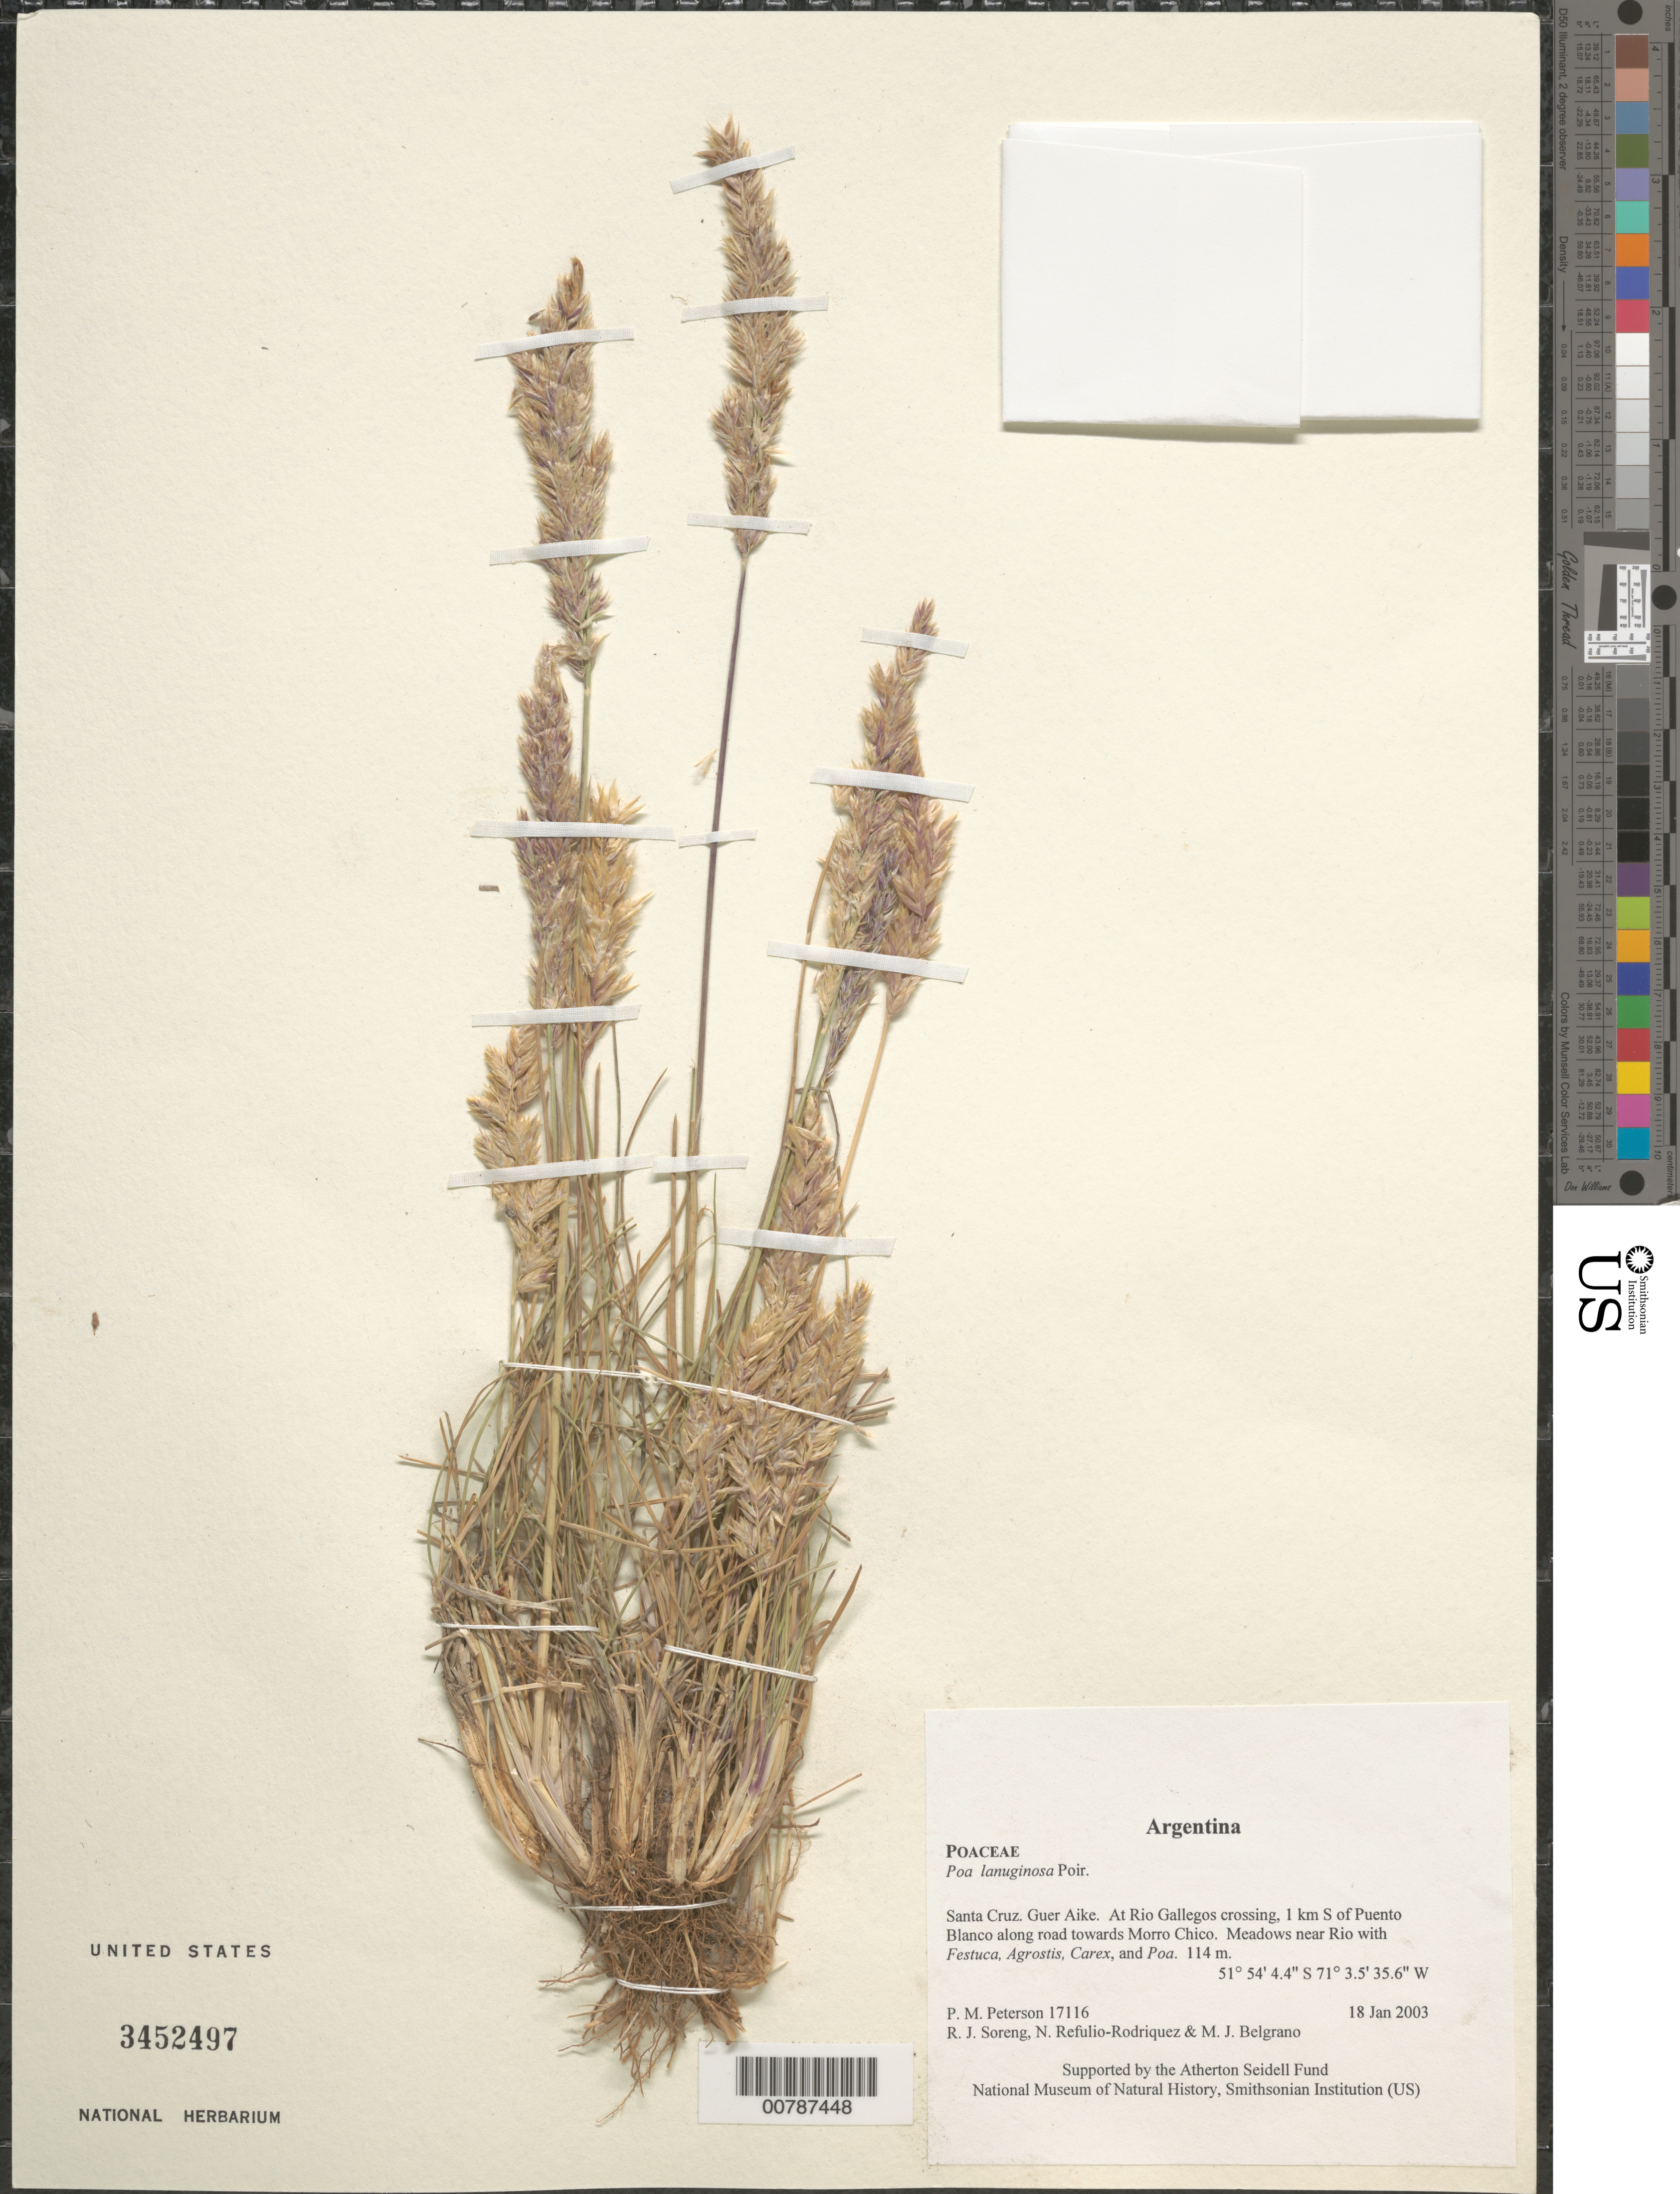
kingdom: Plantae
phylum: Tracheophyta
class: Liliopsida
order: Poales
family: Poaceae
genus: Poa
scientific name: Poa lanuginosa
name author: Poir.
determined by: Soreng, Robert J., Research Associate (BOT), Smithsonian Institution - National Museum of Natural History (UNITED STATES)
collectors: P. M. Peterson, R. J. Soreng, N. Refulio-Rodríguez & M. Belgrano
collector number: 17116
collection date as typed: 18 Jan 2003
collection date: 2003-01-18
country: Argentina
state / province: Santa Cruz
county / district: Guer Aike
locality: At Rio Gallegos crossing, 1 km S of Puento Blanco along road towards Morro Chico. Meadows near Rio with Festuca, Agrostis, Carex, and Poa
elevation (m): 114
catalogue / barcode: US 3452497